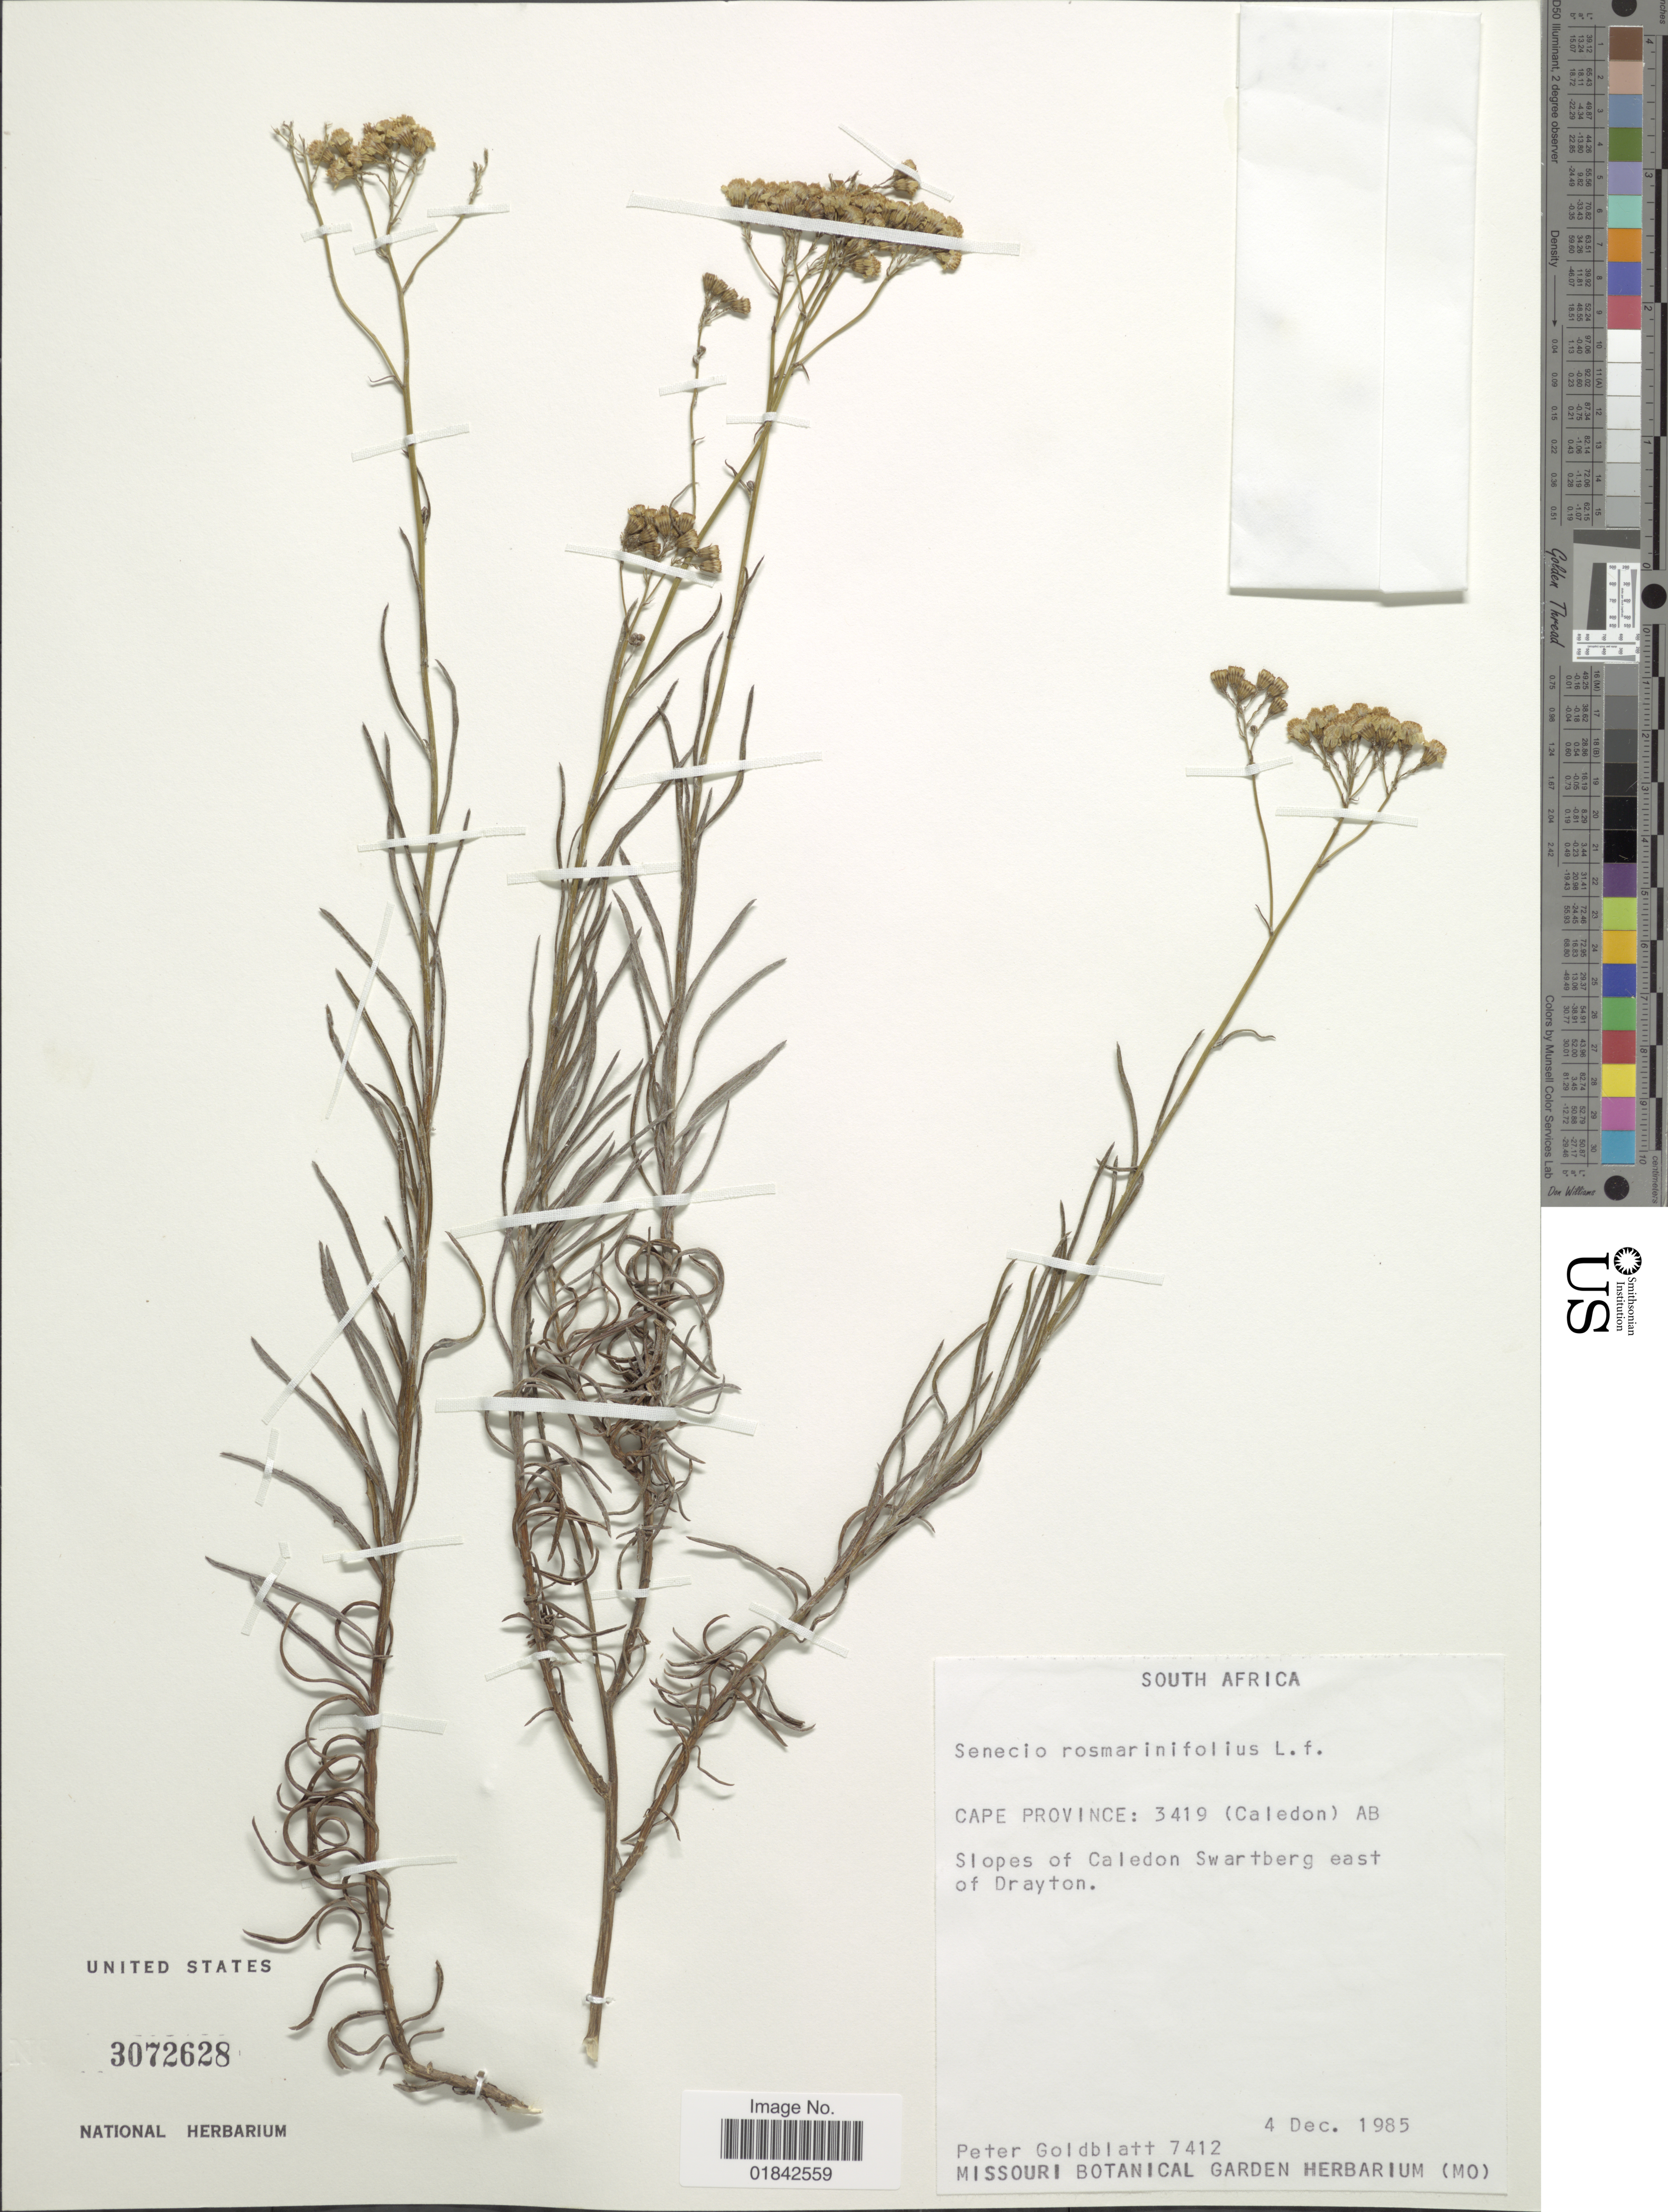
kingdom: Plantae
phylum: Tracheophyta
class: Magnoliopsida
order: Asterales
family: Asteraceae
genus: Senecio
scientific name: Senecio rosmarinifolius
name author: L. f.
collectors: P. Goldblatt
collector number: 7412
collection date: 1985-12-04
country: South Africa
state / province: Western Cape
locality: Cape Province: 3419 (Caledon) AB, slopes of Caledon Swartberg east of Drayton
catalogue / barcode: US 3072628